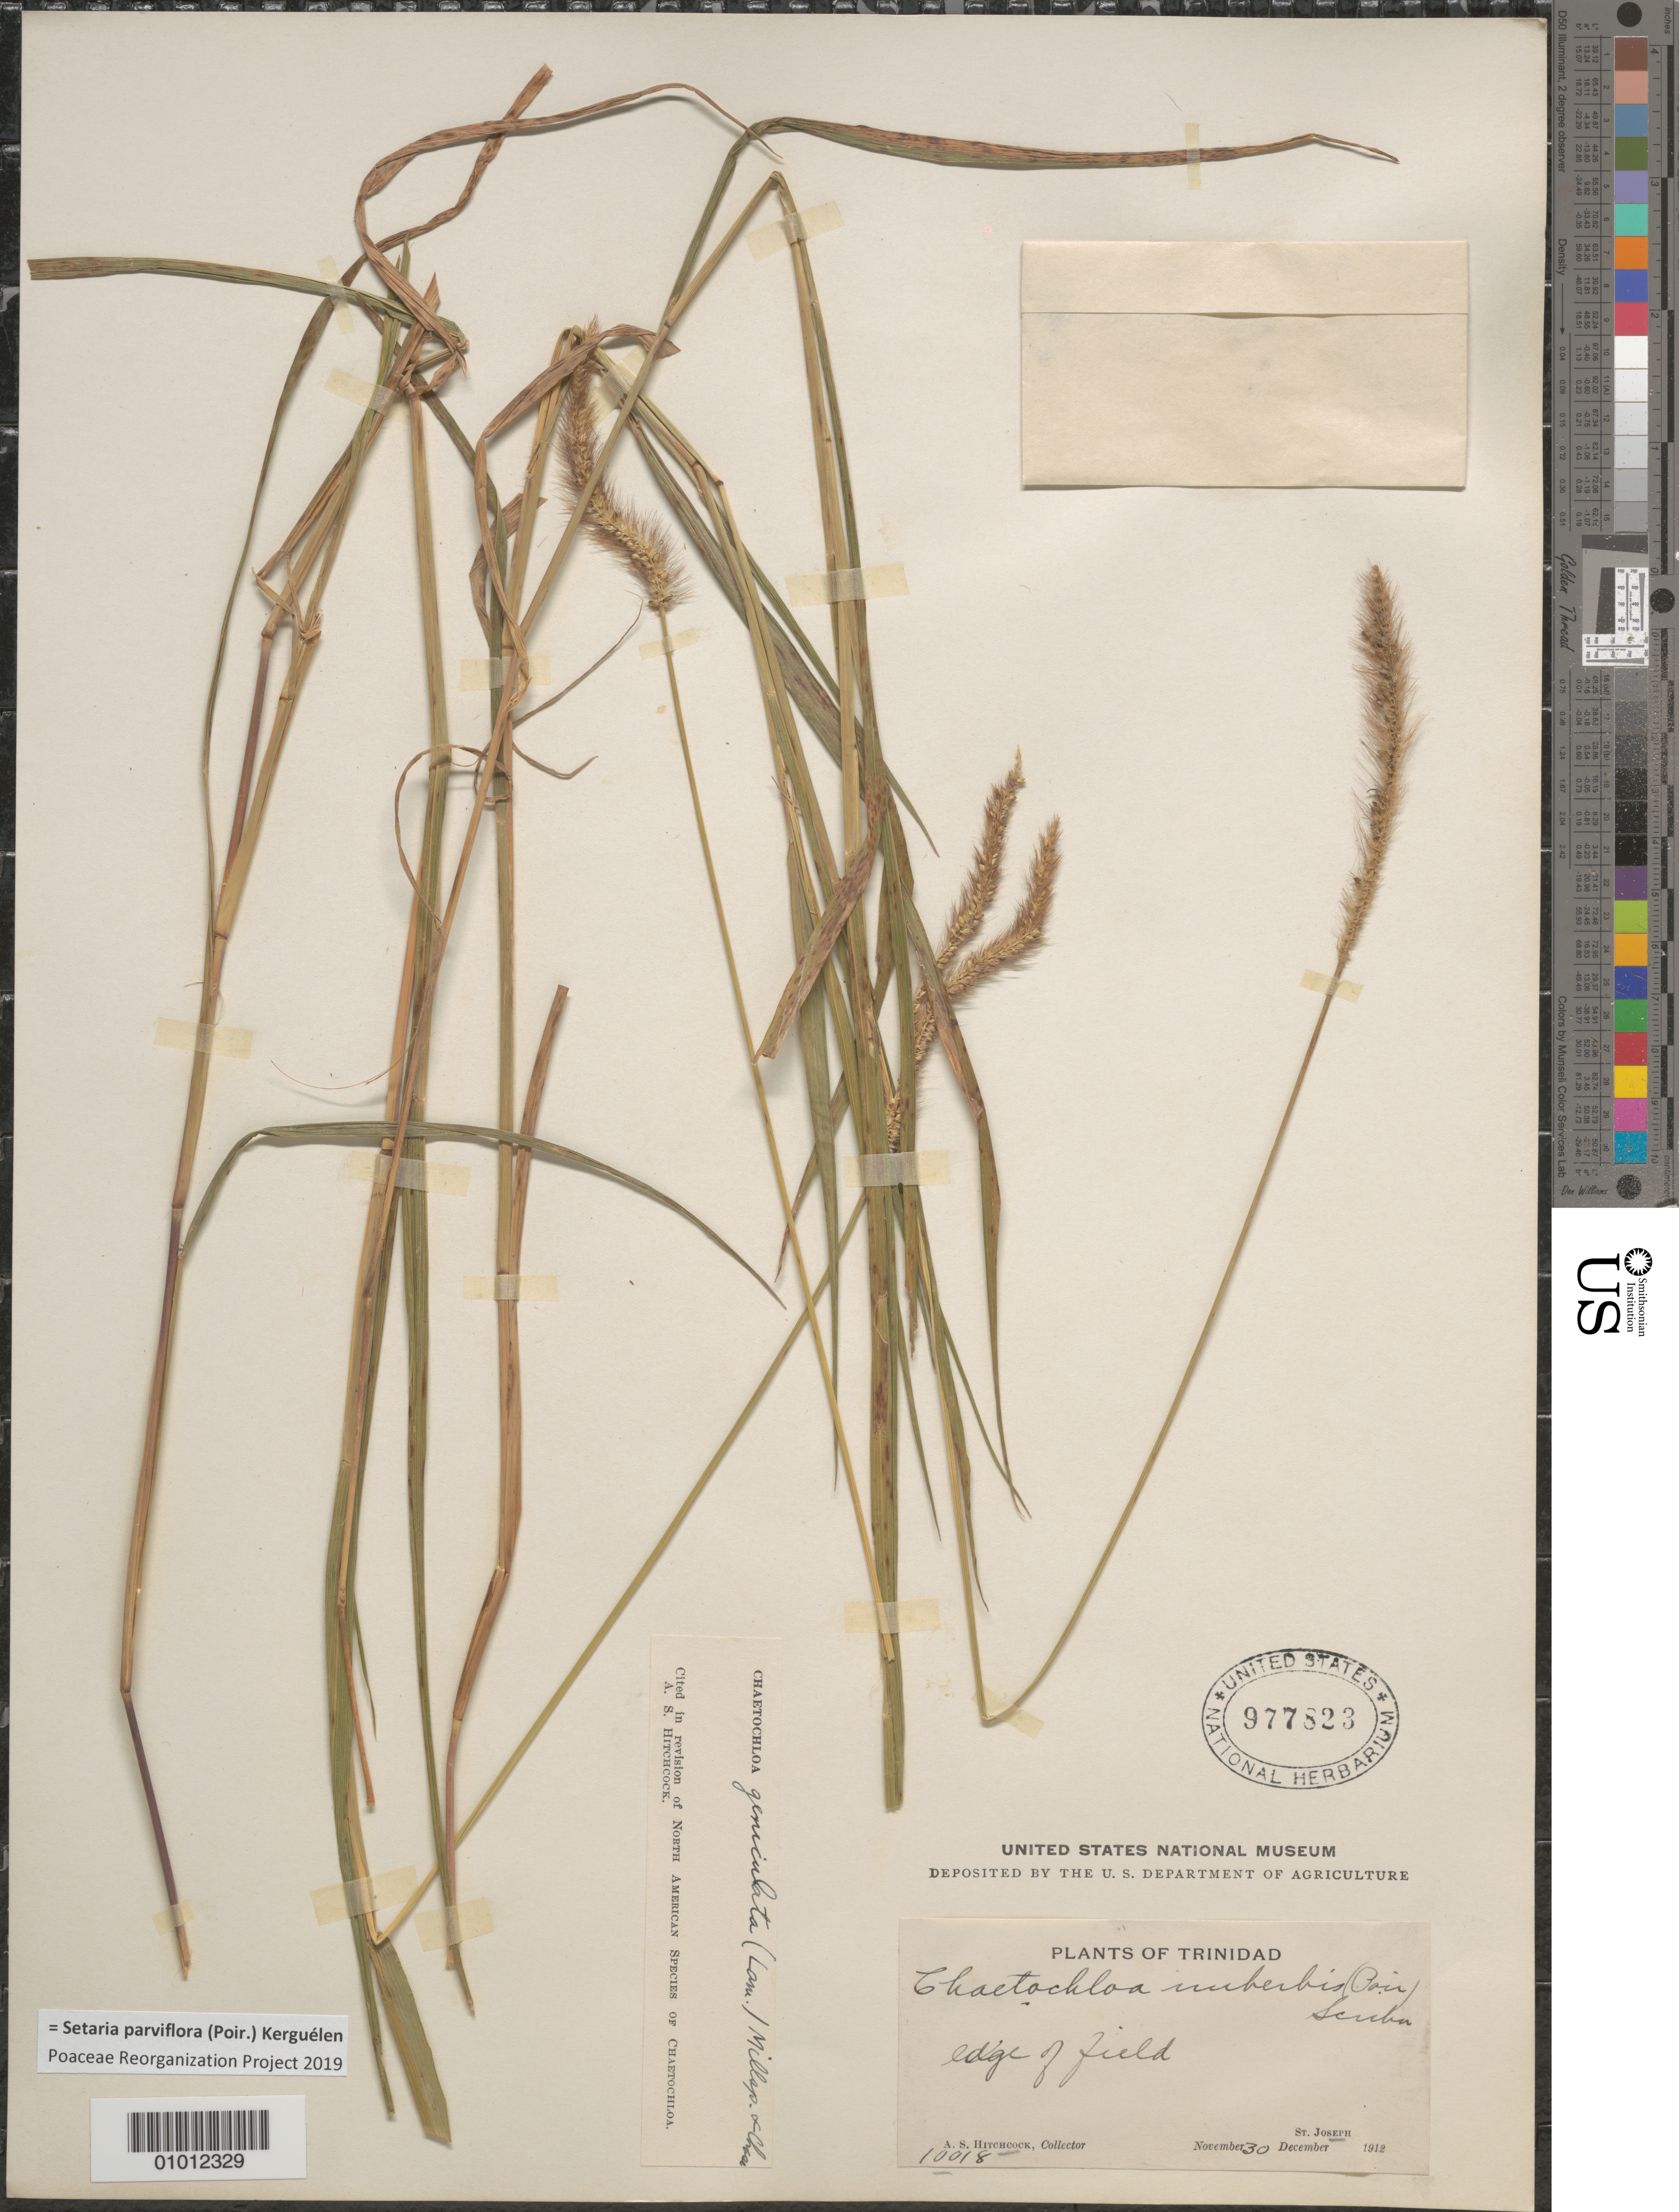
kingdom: Plantae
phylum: Tracheophyta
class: Liliopsida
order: Poales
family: Poaceae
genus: Setaria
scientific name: Setaria parviflora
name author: (Poir.) Kerguélen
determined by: Poaceae Reorganization Project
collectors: A. S. Hitchcock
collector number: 10018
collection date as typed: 30 Nov 1912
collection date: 1912-11-30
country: Trinidad and Tobago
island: Trinidad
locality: St. Joseph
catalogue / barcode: US 977823